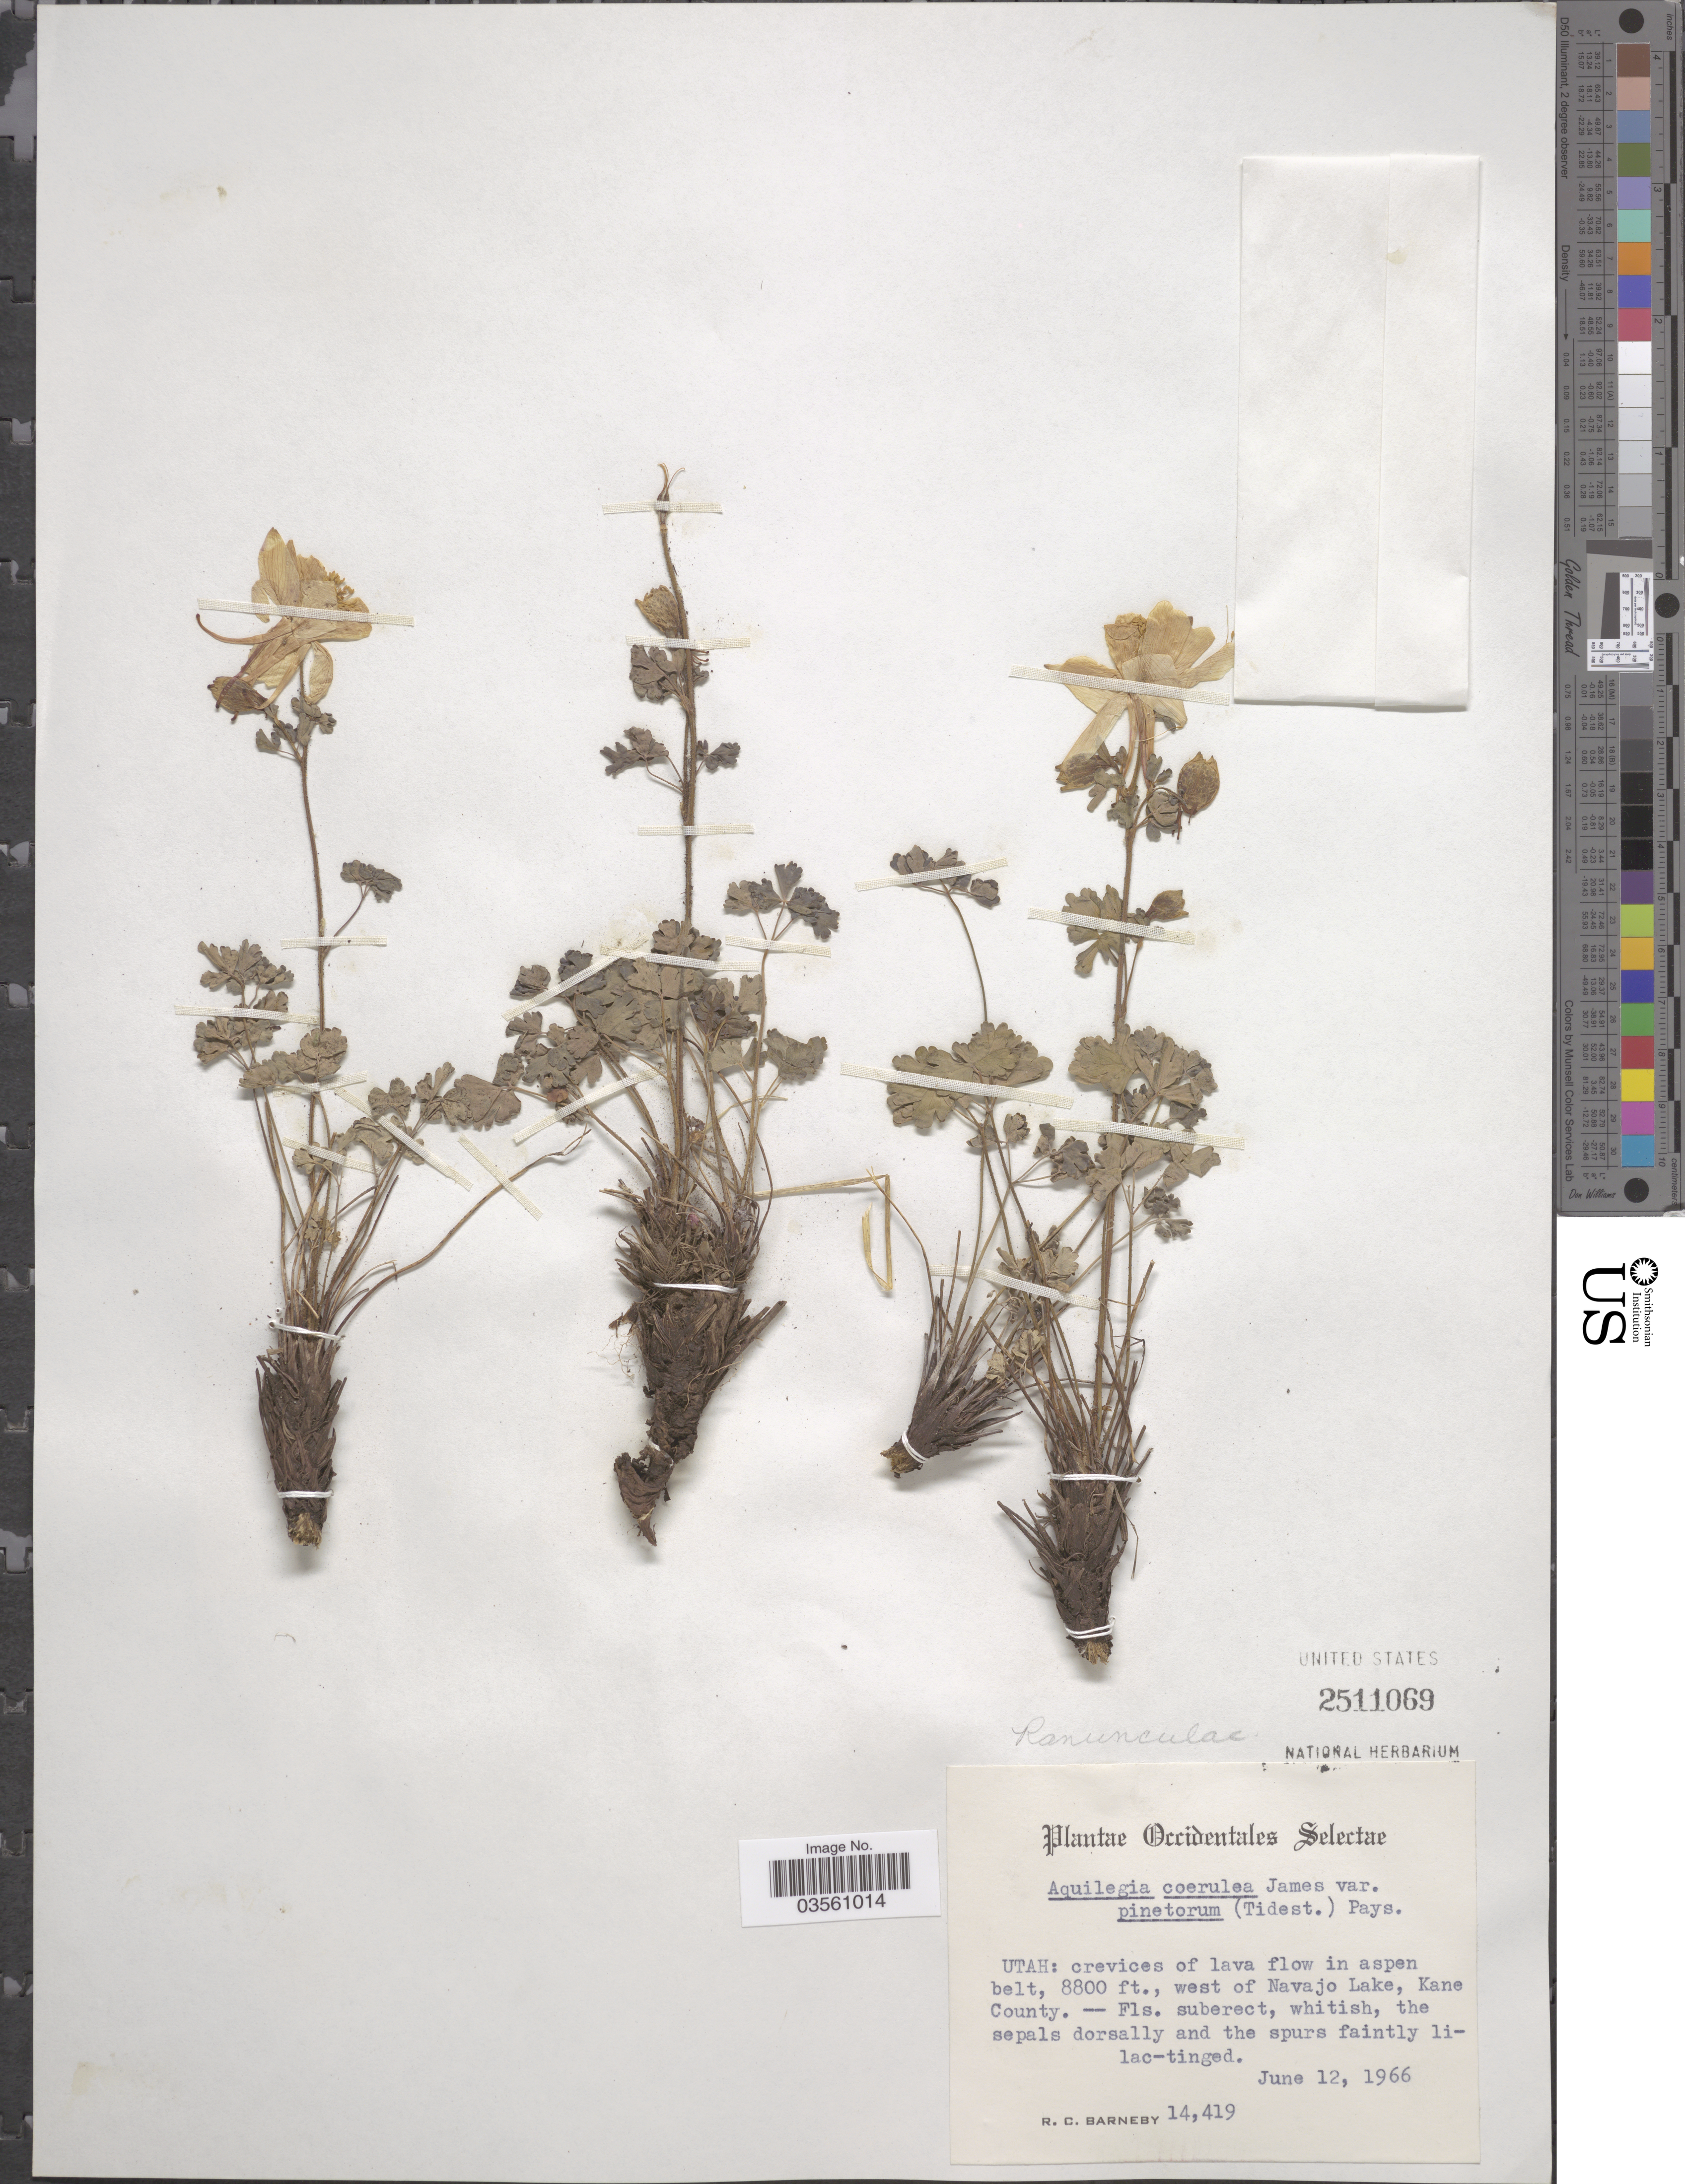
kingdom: Plantae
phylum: Tracheophyta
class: Magnoliopsida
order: Ranunculales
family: Ranunculaceae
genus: Aquilegia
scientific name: Aquilegia coerulea var. ochroleuca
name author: Hook.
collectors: R. C. Barneby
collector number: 14419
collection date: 1966-06-12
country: United States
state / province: Utah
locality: Occidentales. West of Navajo Lake, Kane County.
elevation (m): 2682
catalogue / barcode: US 2511069